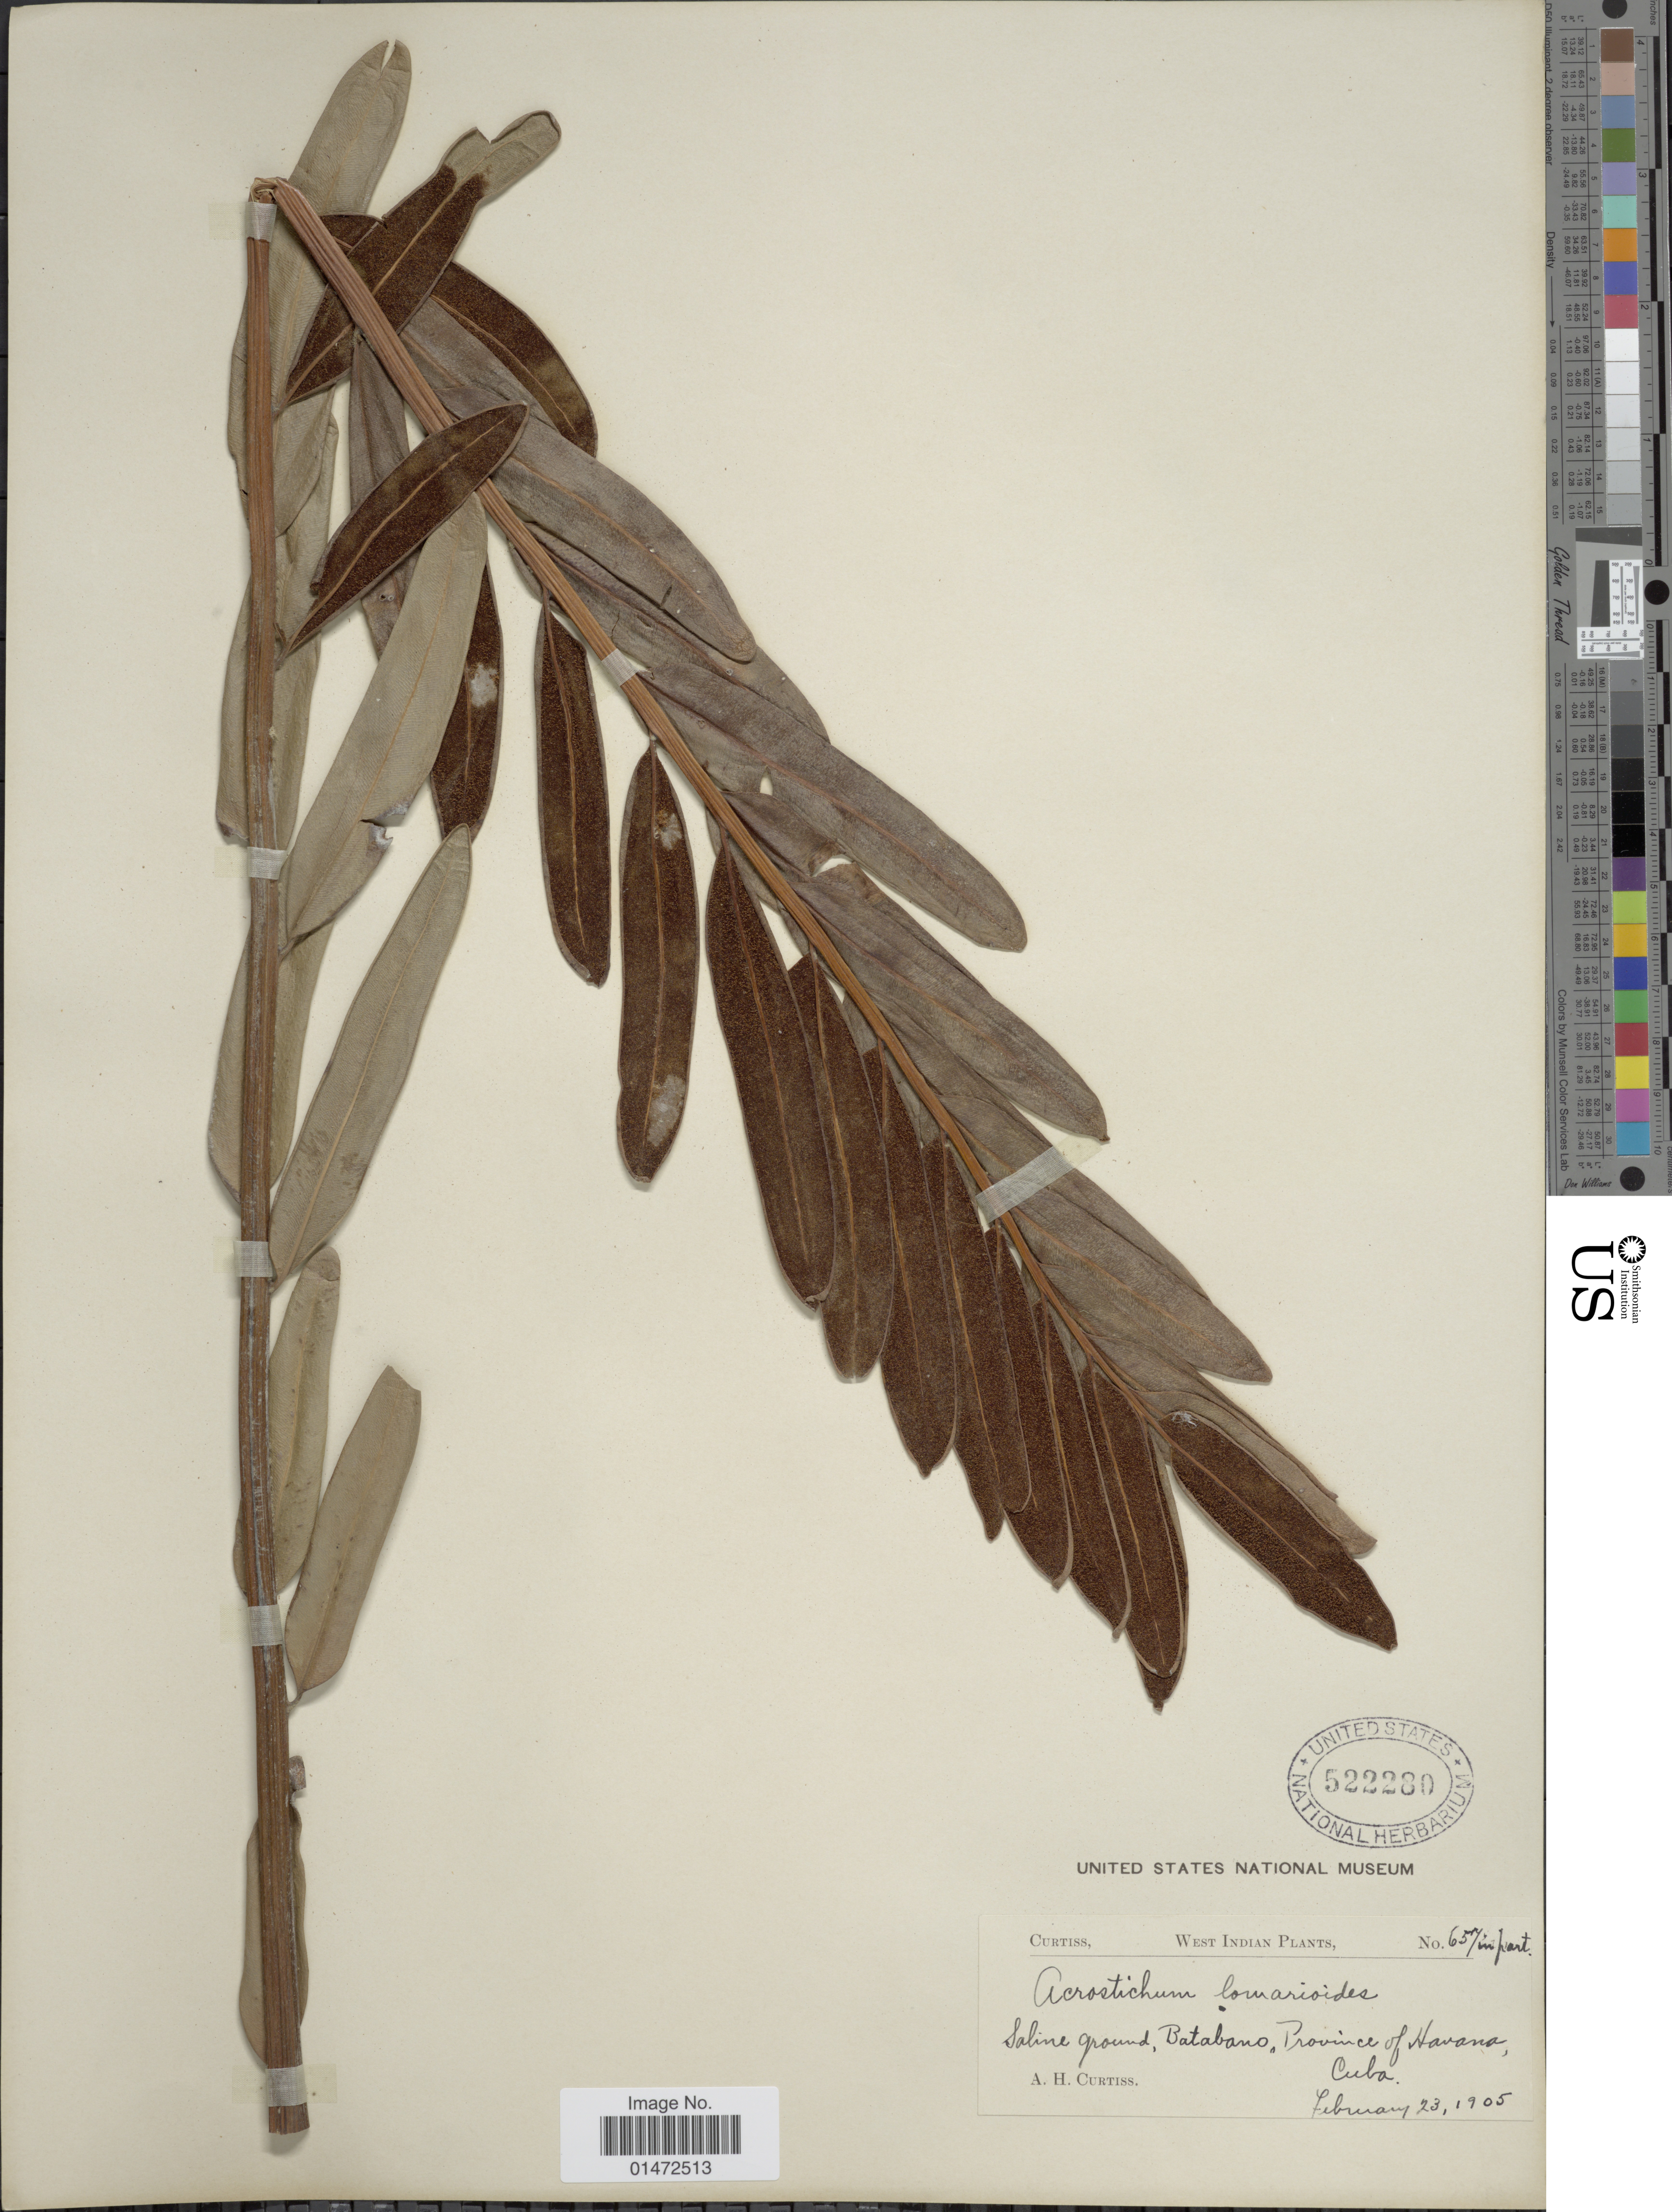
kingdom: Plantae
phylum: Tracheophyta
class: Polypodiopsida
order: Polypodiales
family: Pteridaceae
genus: Acrostichum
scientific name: Acrostichum danaeifolium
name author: Langsd. & Fisch.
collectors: A. H. Curtiss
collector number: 65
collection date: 1905-02-23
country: Cuba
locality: West Indian Plants. Saline ground, Batabano, Province of Havana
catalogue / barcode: US 522280